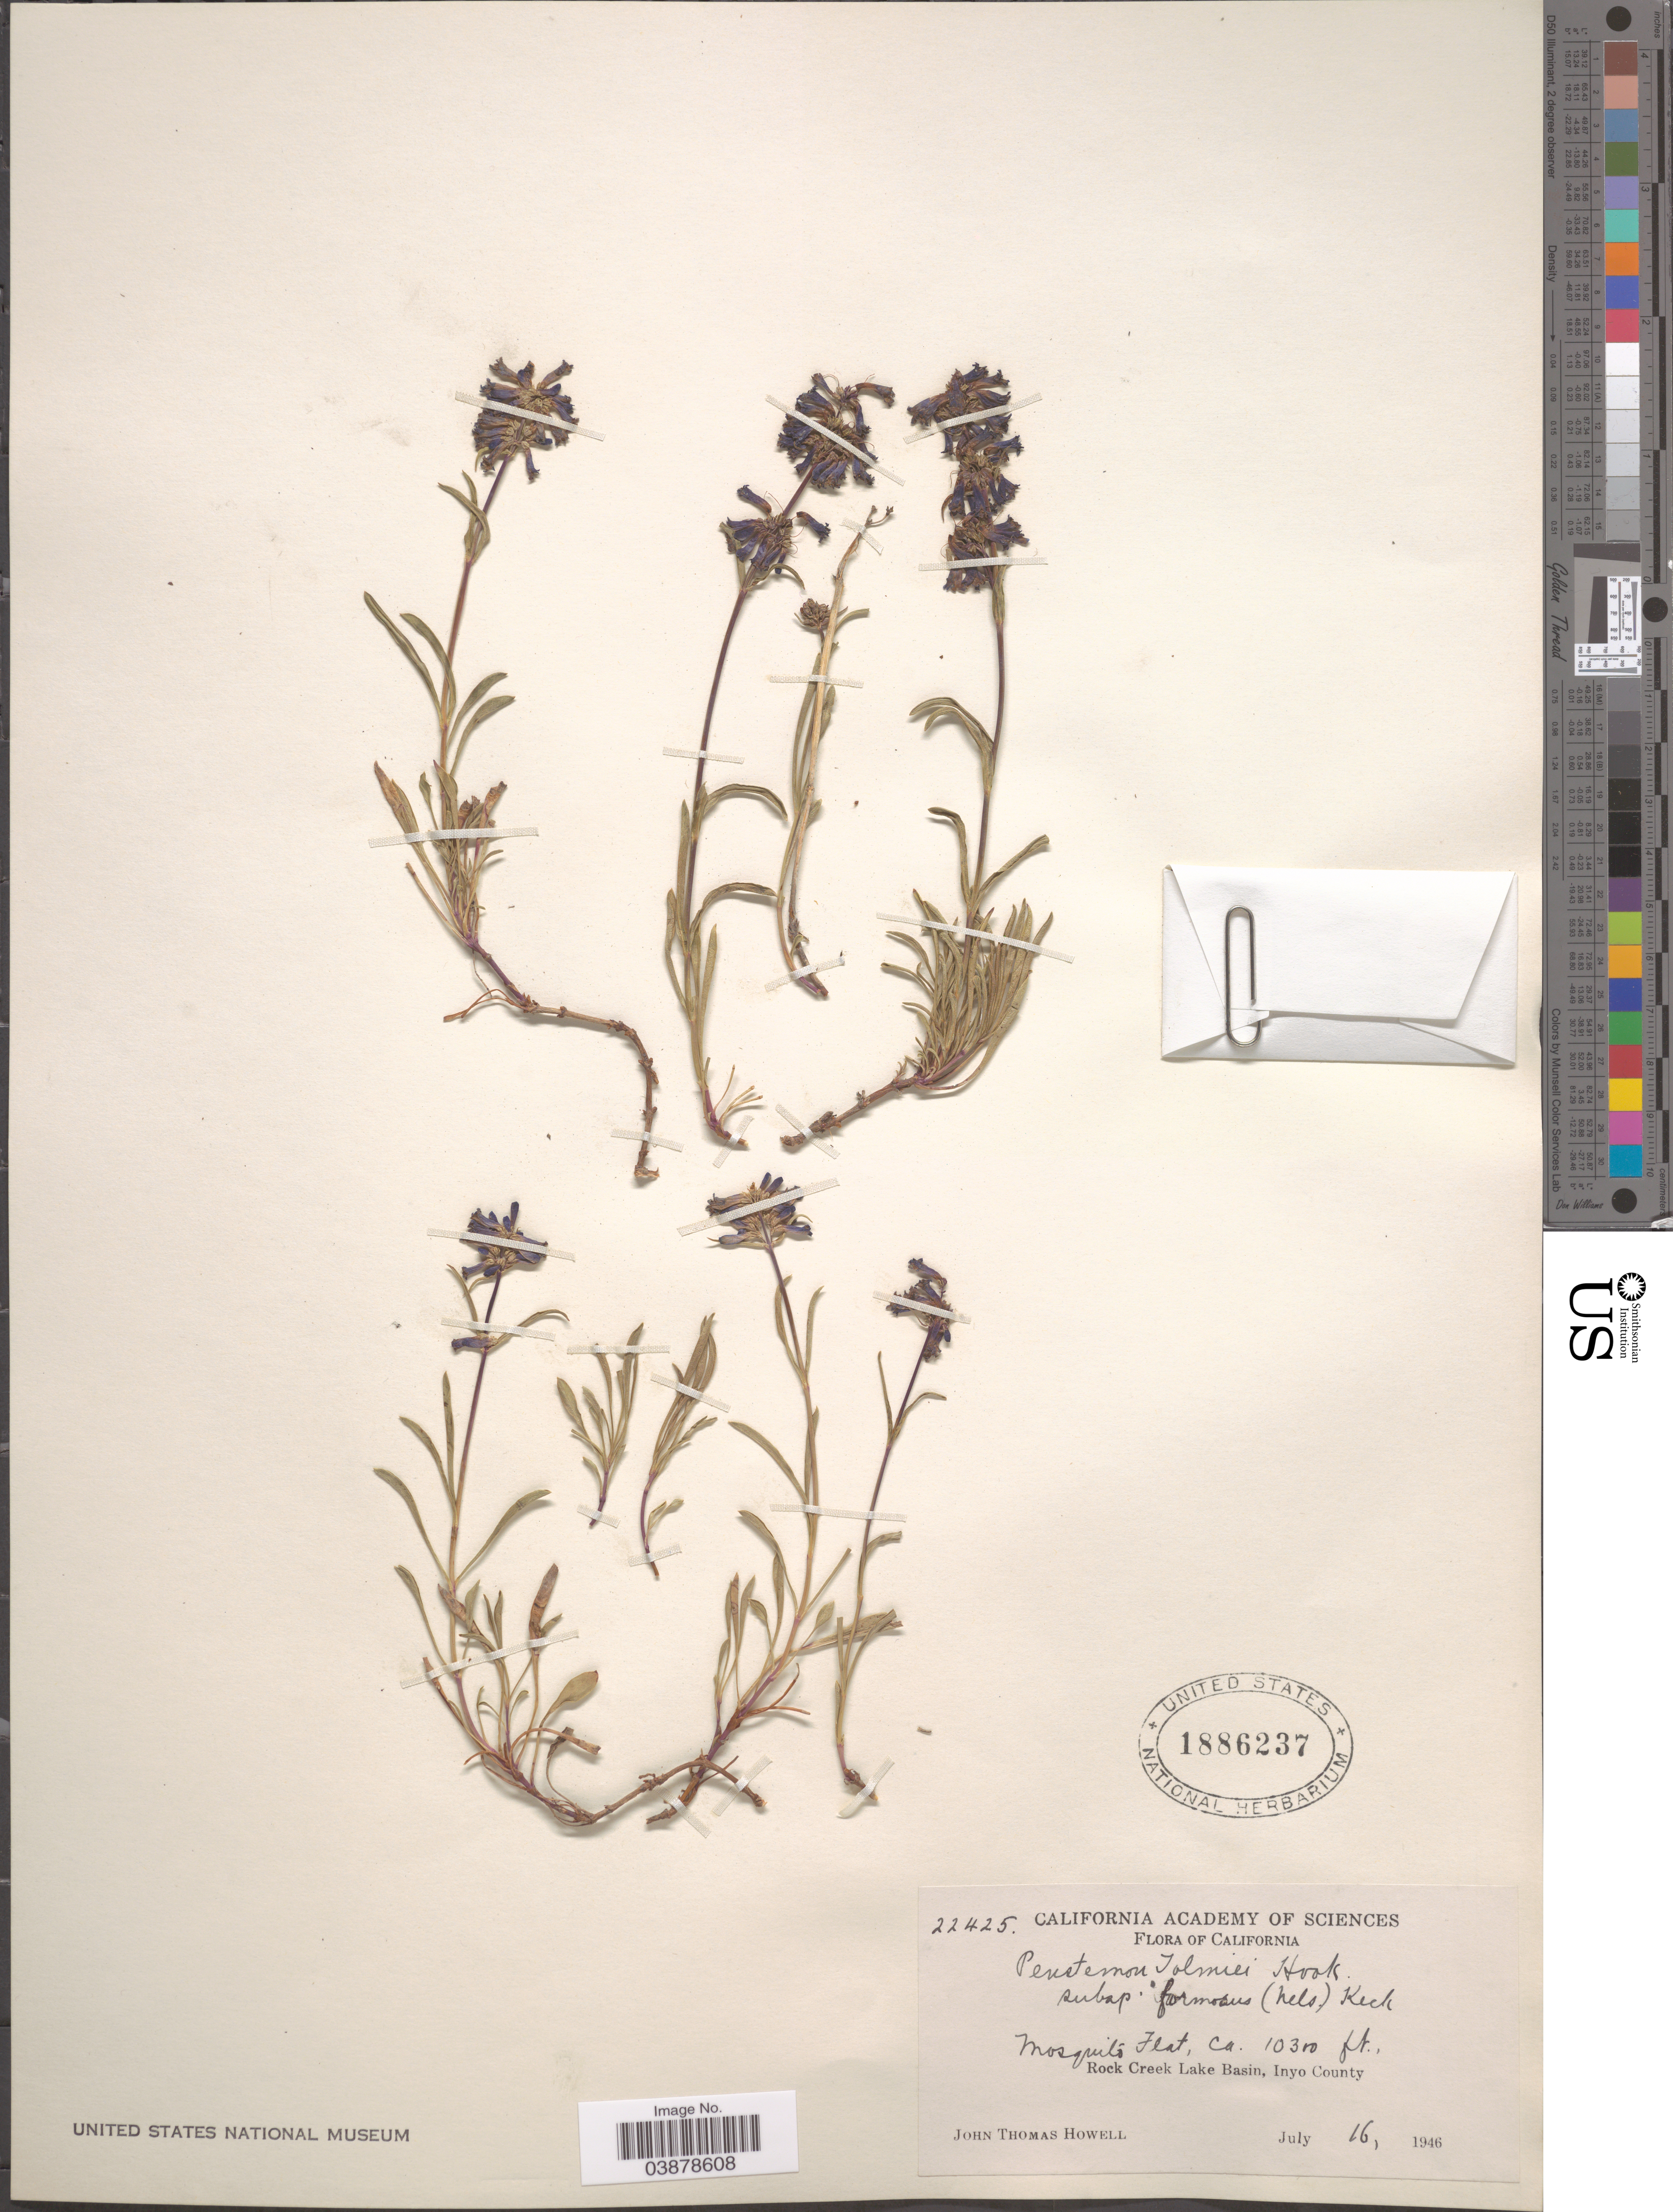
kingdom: Plantae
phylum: Tracheophyta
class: Magnoliopsida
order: Lamiales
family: Plantaginaceae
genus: Penstemon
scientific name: Penstemon tolmiei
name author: Hook.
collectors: J. T. Howell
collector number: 22425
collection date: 1946-07-16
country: United States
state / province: California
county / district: Inyo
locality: Mosquito Flat. Rock Creek Lake Basin, Inyo County.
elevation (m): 3139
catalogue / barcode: US 1886237